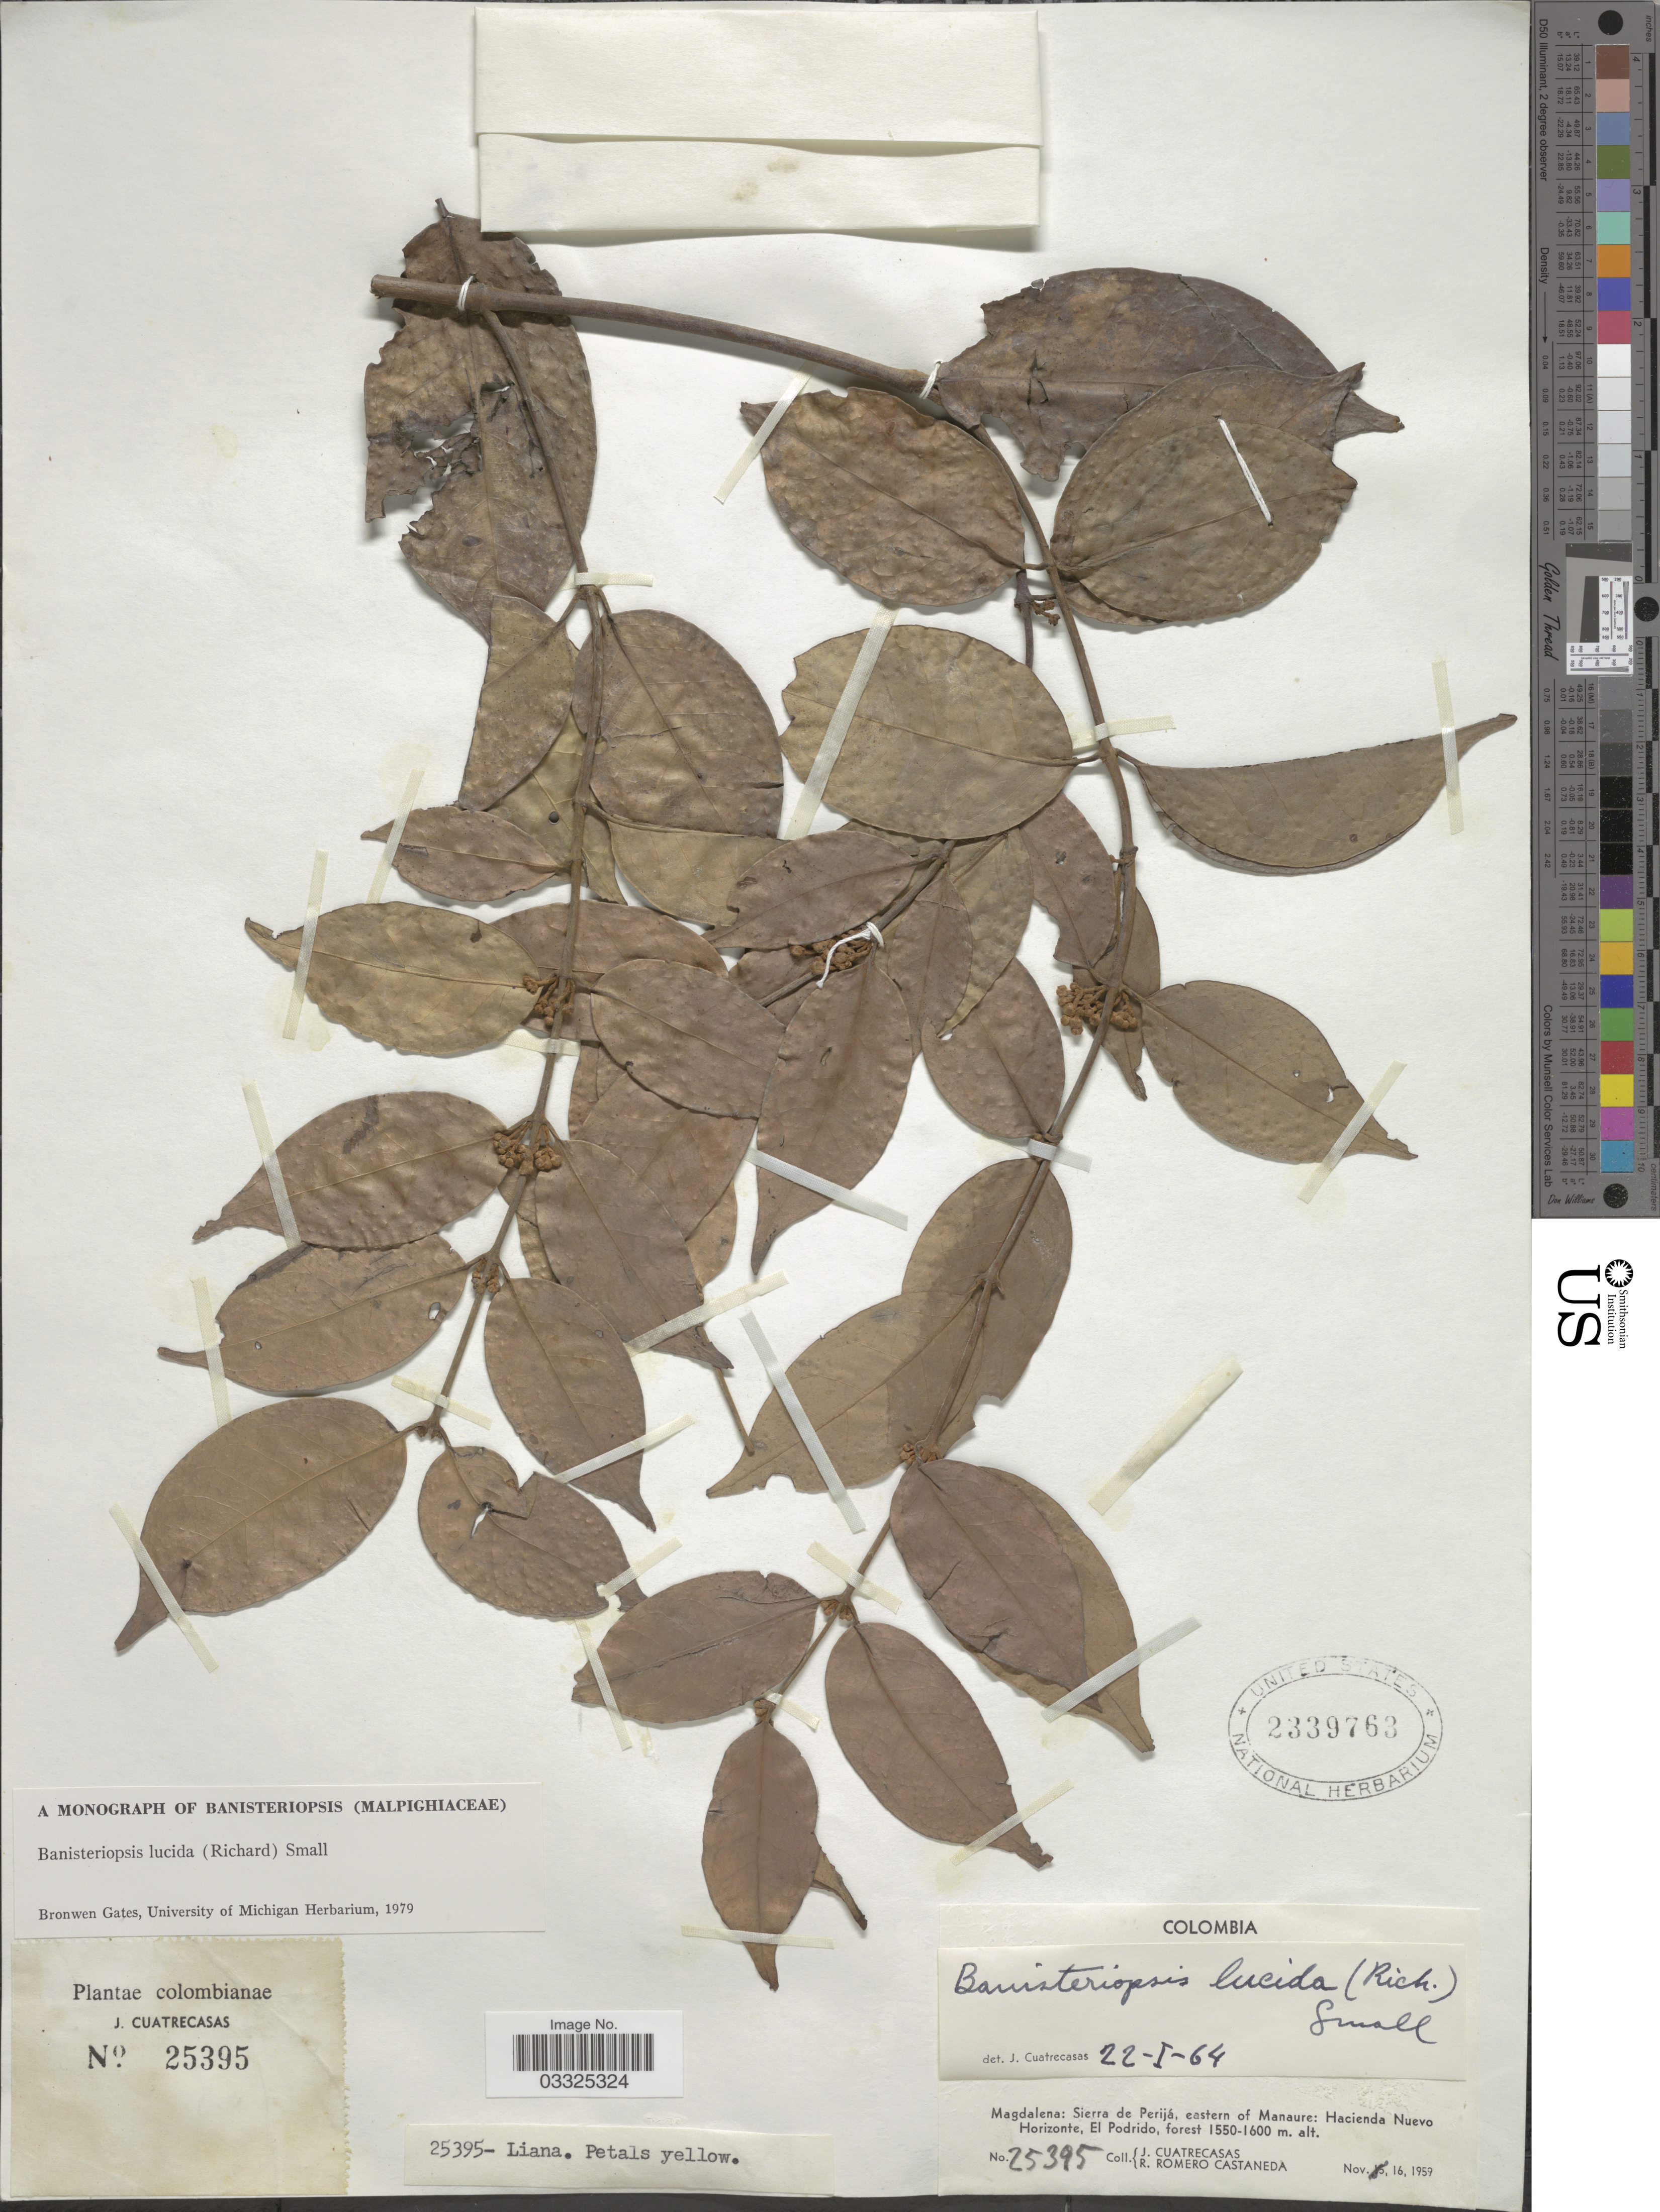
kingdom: Plantae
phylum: Tracheophyta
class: Magnoliopsida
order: Malpighiales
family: Malpighiaceae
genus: Banisteriopsis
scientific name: Banisteriopsis lucida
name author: (Rich.) Small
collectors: J. Cuatrecasas & R. Romero Castañeda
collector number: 25395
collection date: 1959-11-16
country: Colombia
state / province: Magdalena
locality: Sierra de Perijá, eastern of Manaure: Hacienda Nuevo Horizonte, El Podrido.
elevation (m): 1550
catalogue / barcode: US 2339763